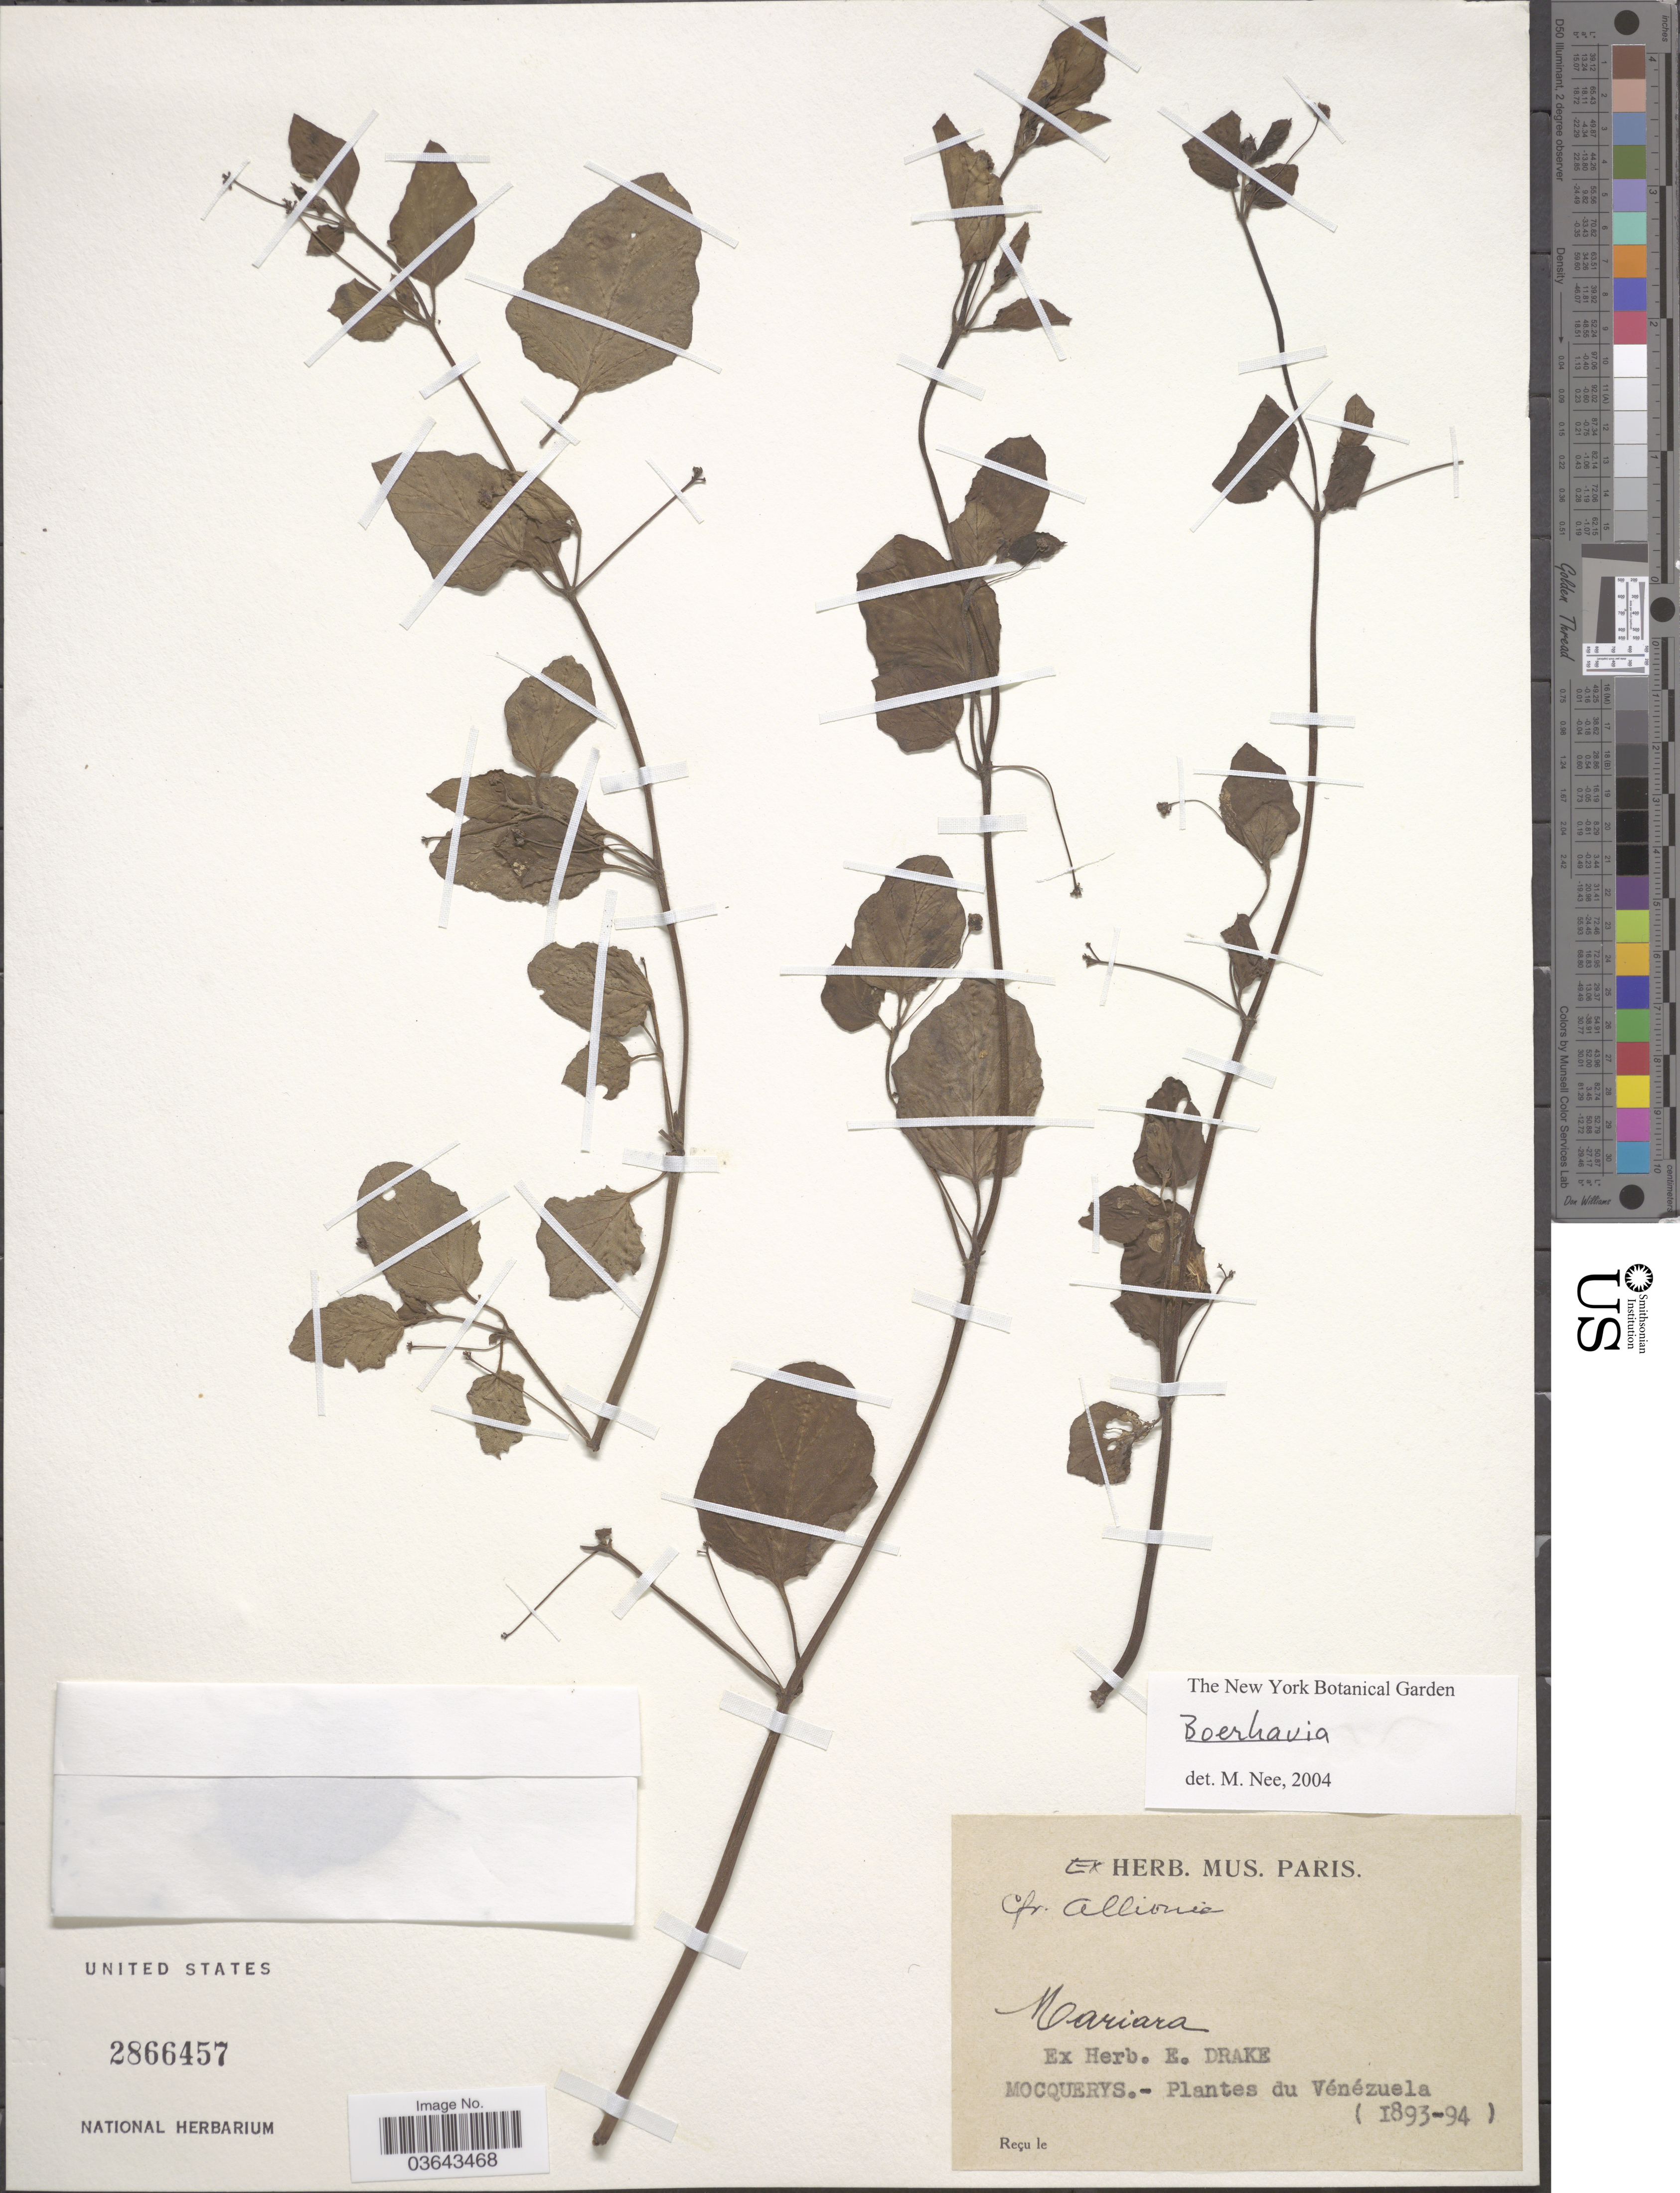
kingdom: Plantae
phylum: Tracheophyta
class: Magnoliopsida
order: Caryophyllales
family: Nyctaginaceae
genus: Boerhavia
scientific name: Boerhavia sp.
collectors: A. Mocquerys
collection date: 1893/1894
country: Venezuela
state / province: Carabobo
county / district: Diego Ibarra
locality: Mariara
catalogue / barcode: US 2866457